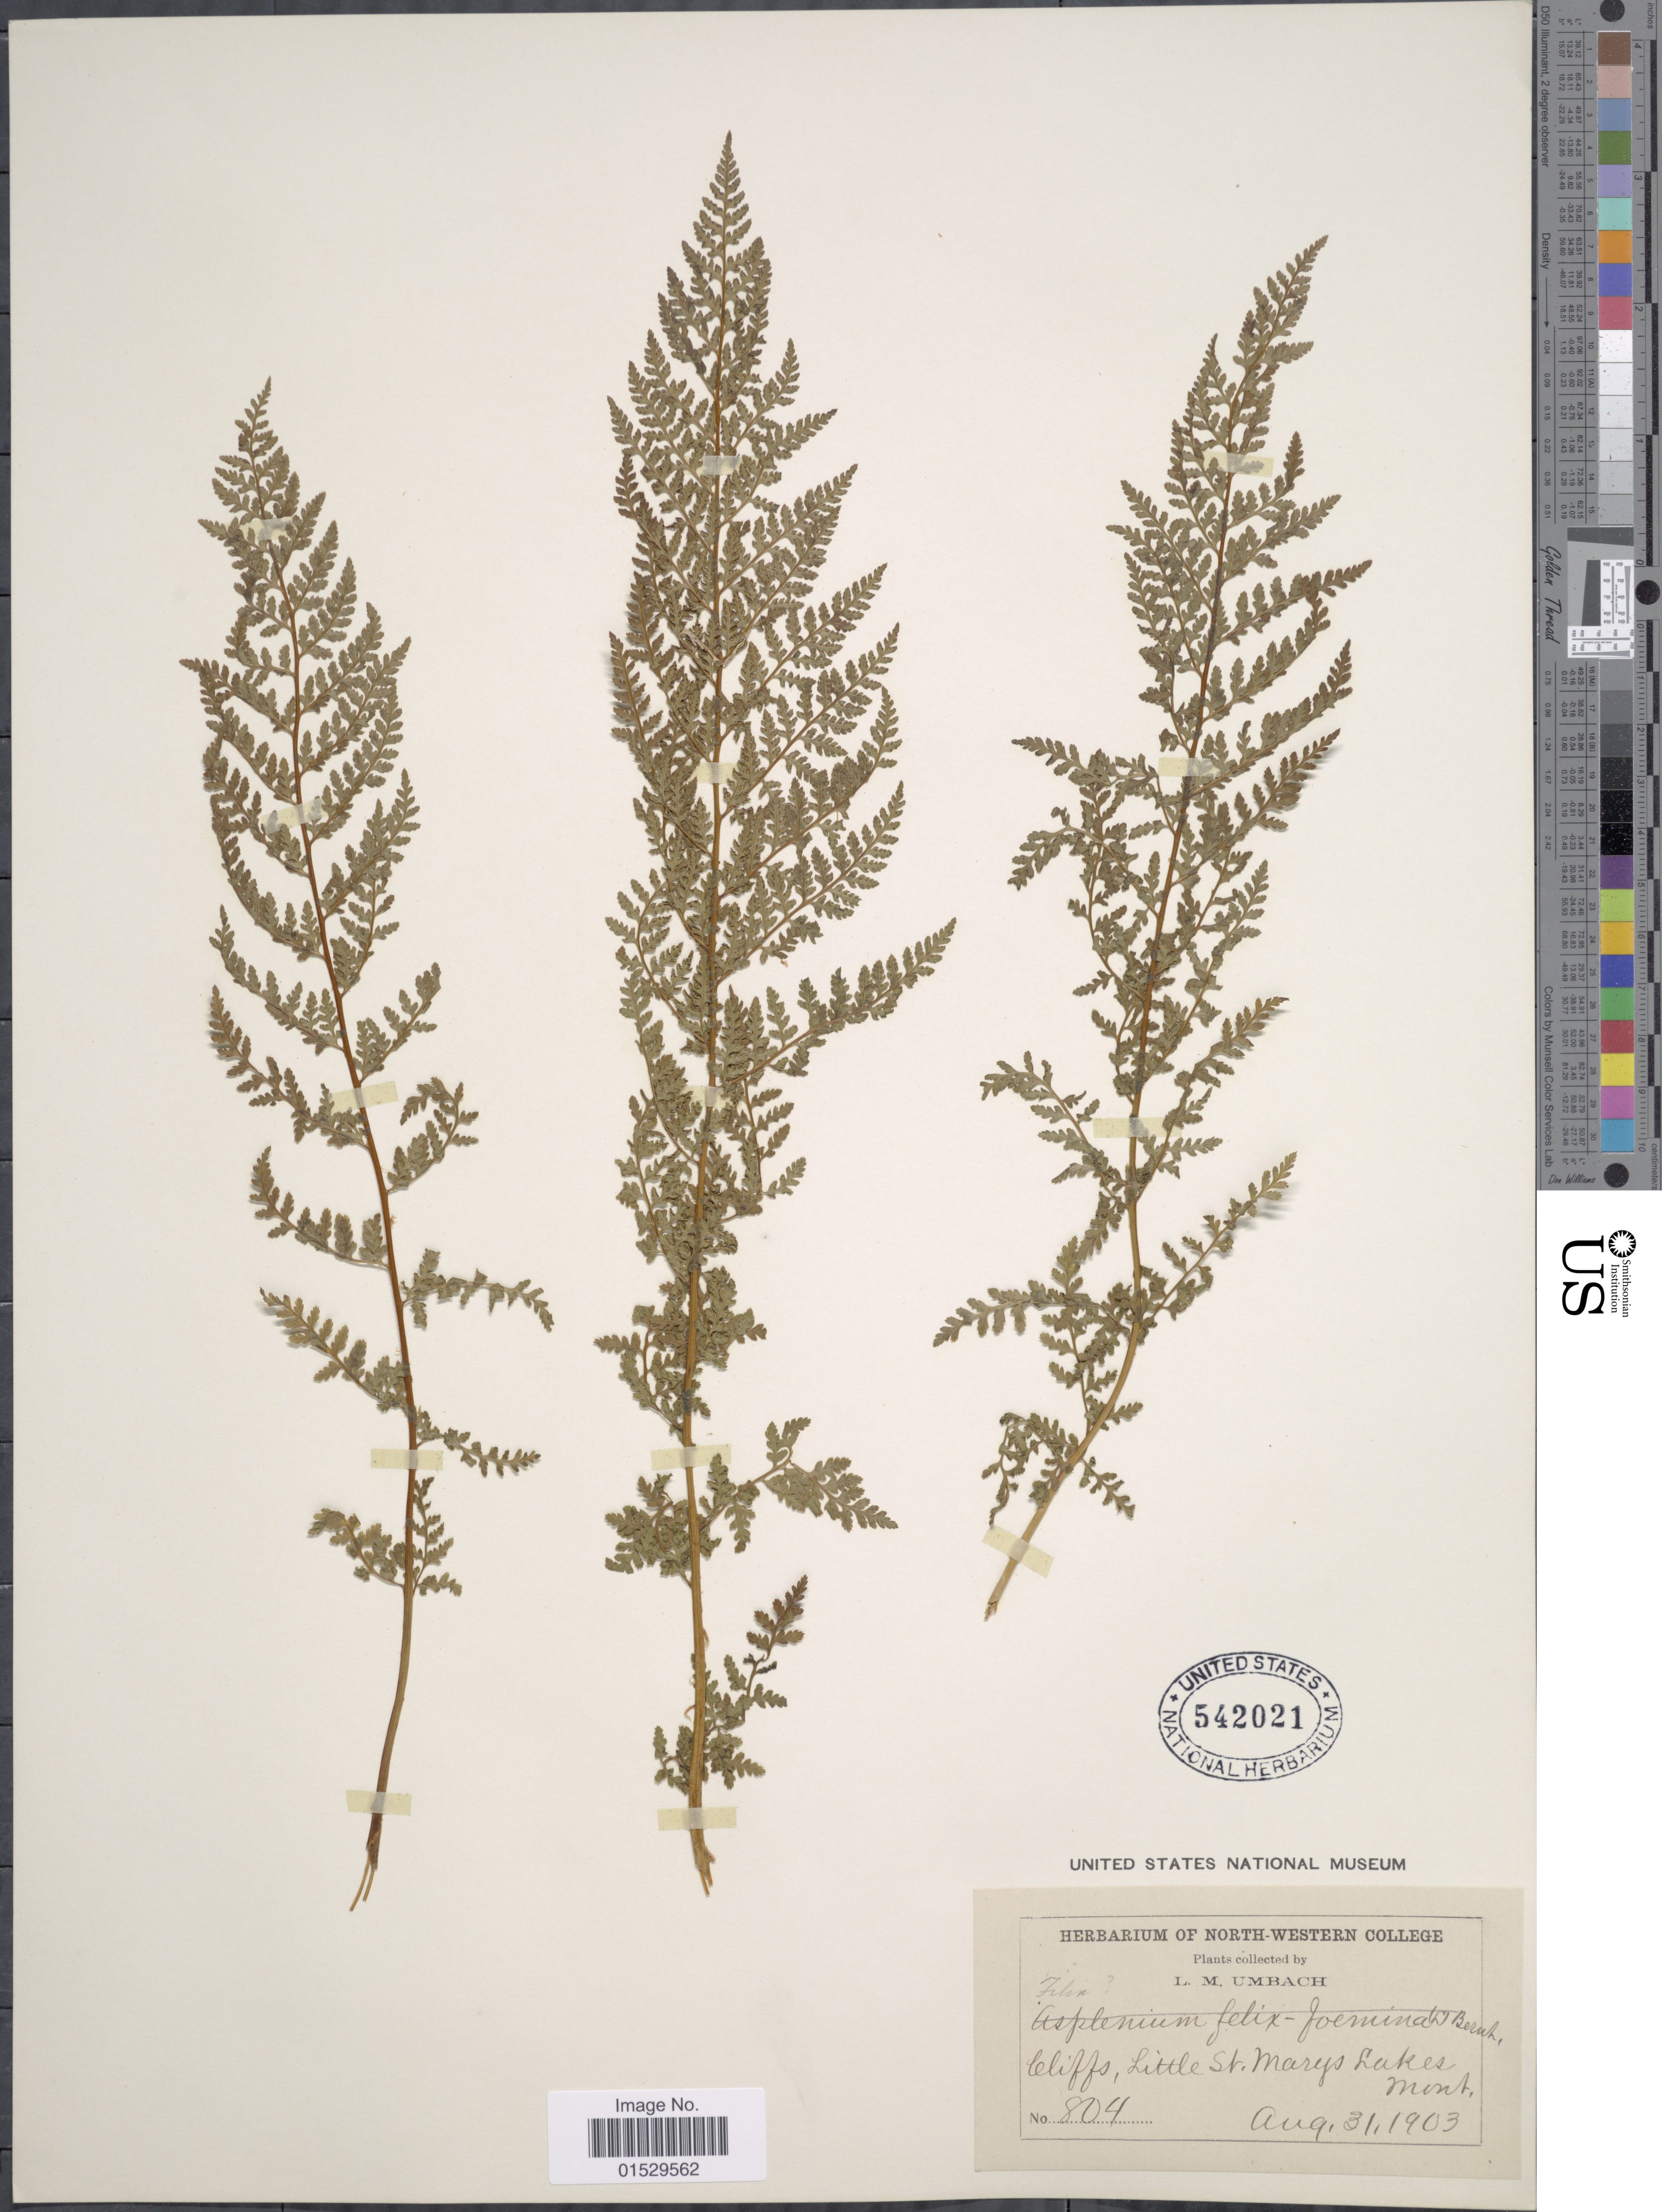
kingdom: Plantae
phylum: Tracheophyta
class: Polypodiopsida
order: Polypodiales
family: Athyriaceae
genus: Athyrium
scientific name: Athyrium distentifolilum subsp. americanum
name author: (Butters) Hultén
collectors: L. M. Umbach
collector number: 804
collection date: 1903-08-31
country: United States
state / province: Montana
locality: Cliffs, Little St. Marys Lake, Mont.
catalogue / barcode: US 542021